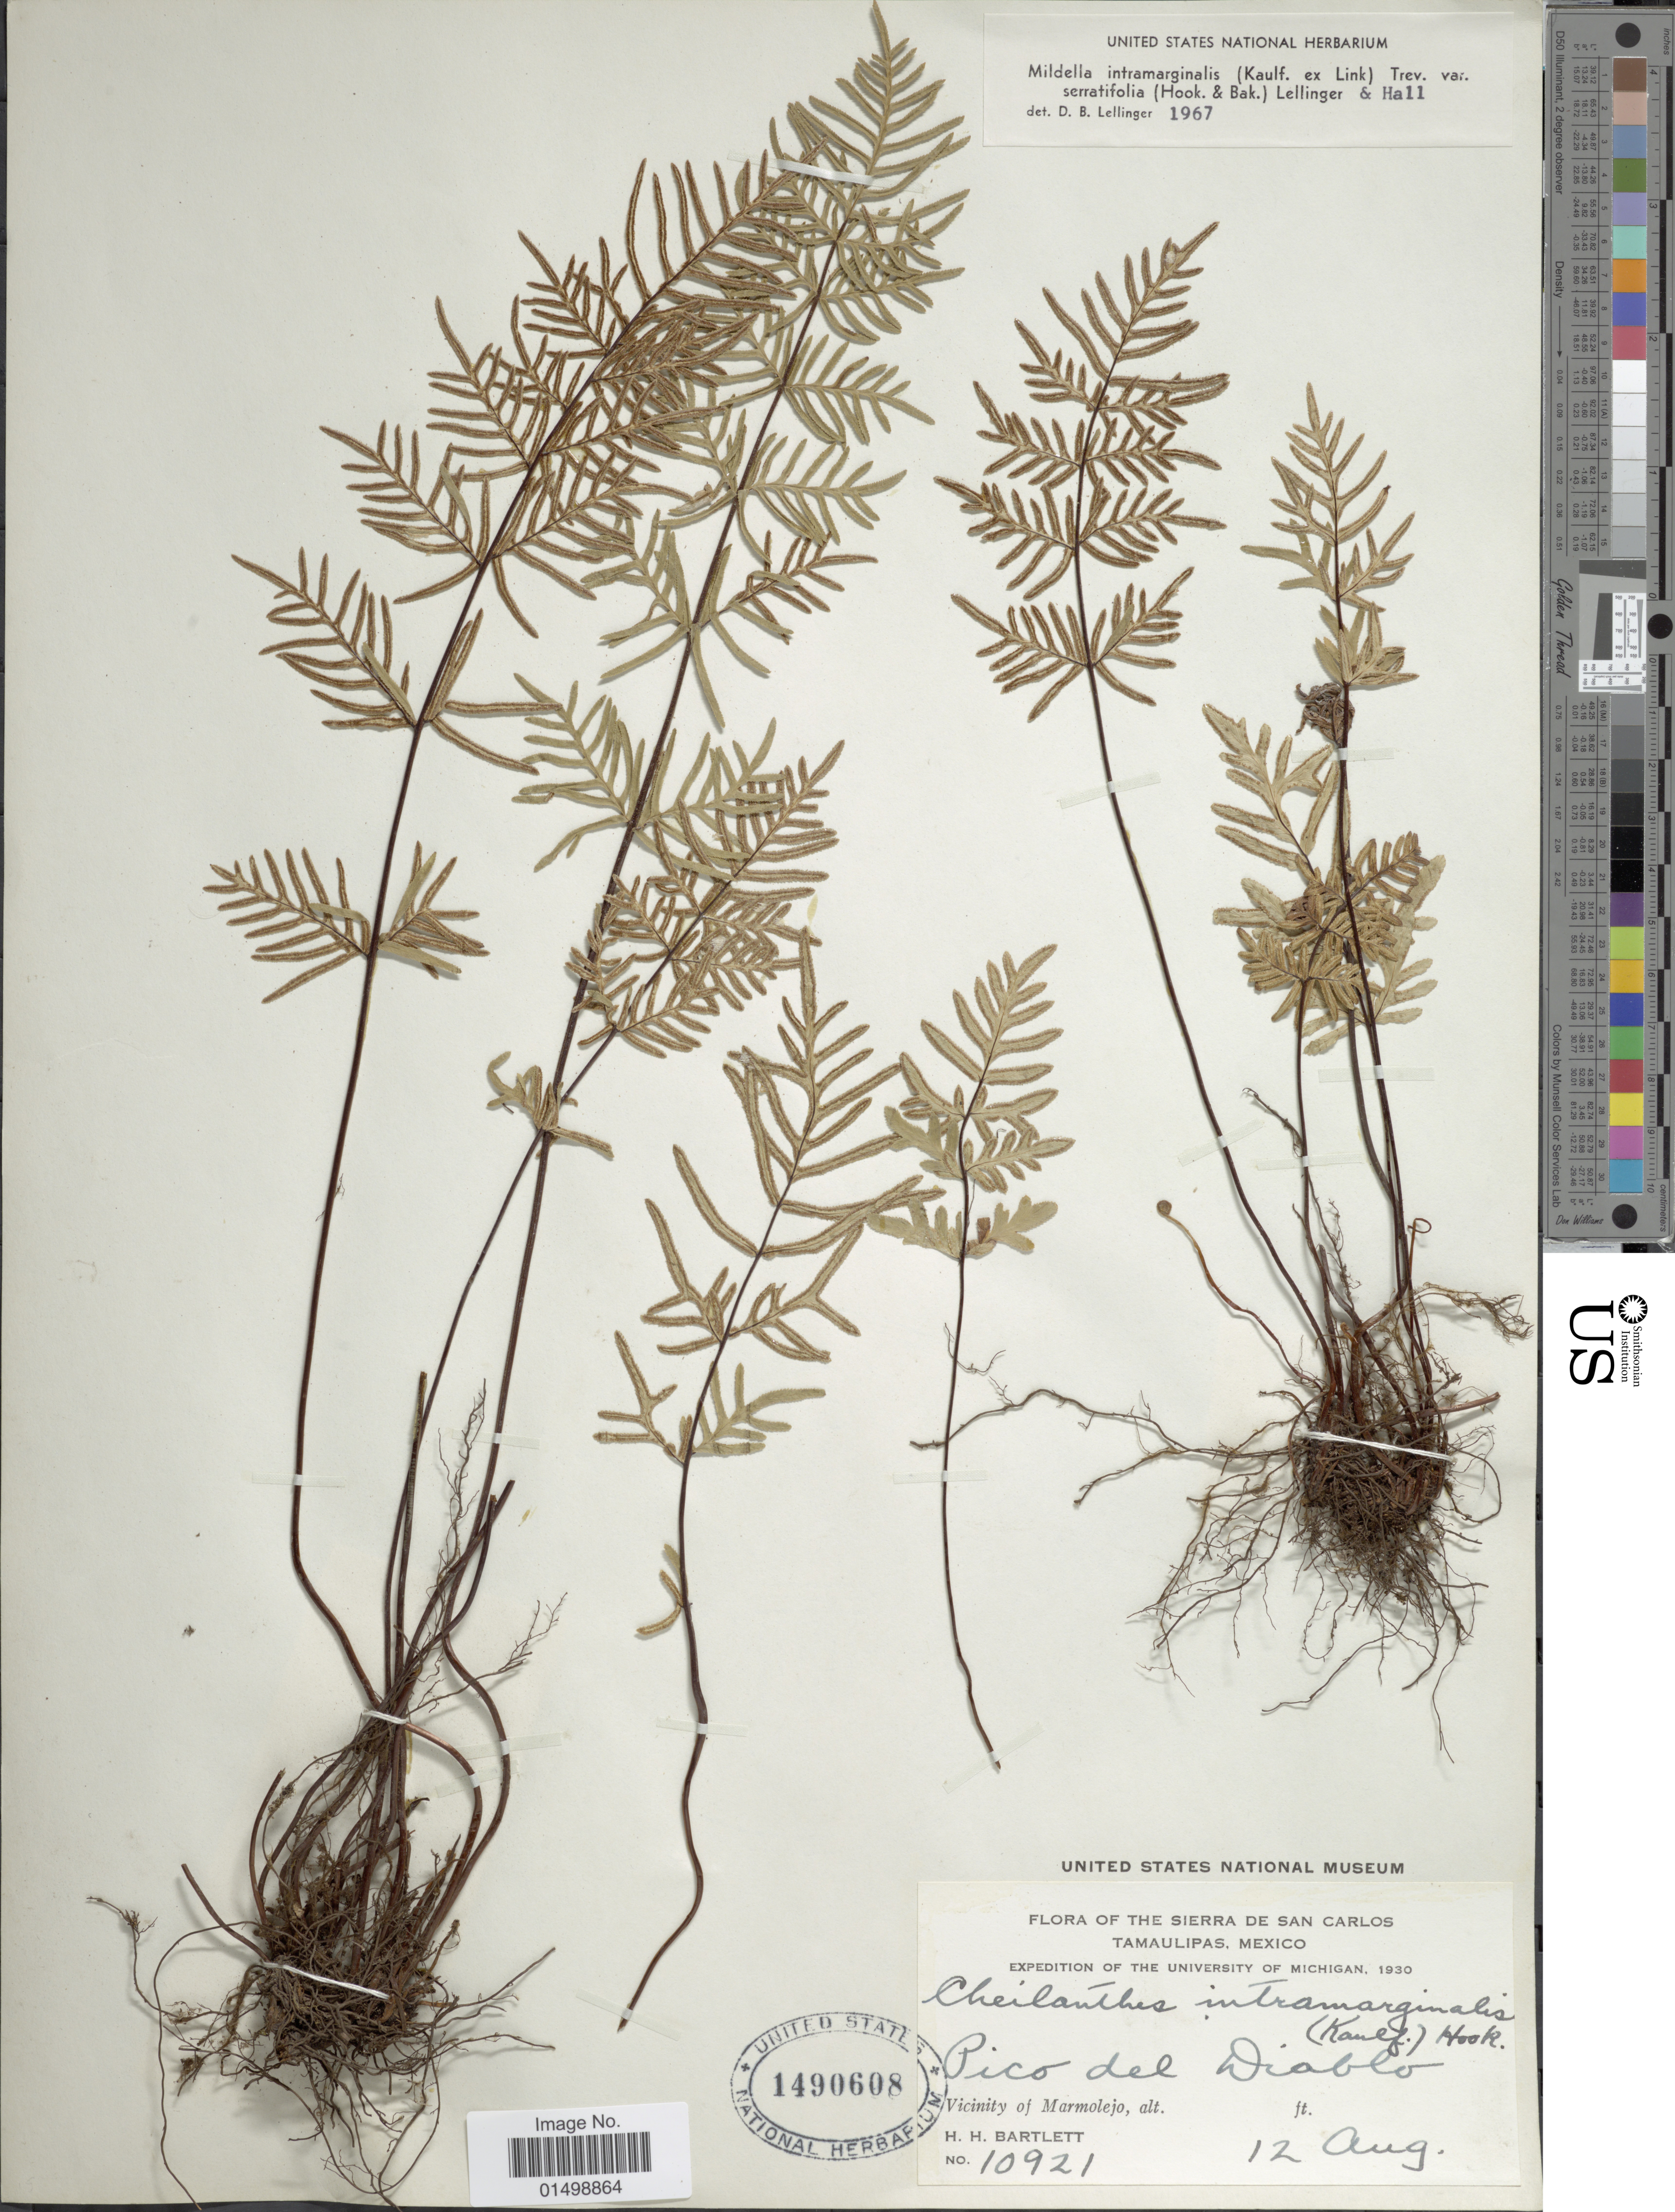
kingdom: Plantae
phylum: Tracheophyta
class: Polypodiopsida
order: Polypodiales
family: Pteridaceae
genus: Cheilanthes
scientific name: Cheilanthes intramarginalis var. serratifolia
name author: (Kaulf.) Hook.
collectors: H. H. Bartlett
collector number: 10921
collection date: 1930-08-12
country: Mexico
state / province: Tamaulipas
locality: Sierra de San Carlos, Vicinity of Marmolejo, Pico del Diablo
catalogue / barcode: US 1490608